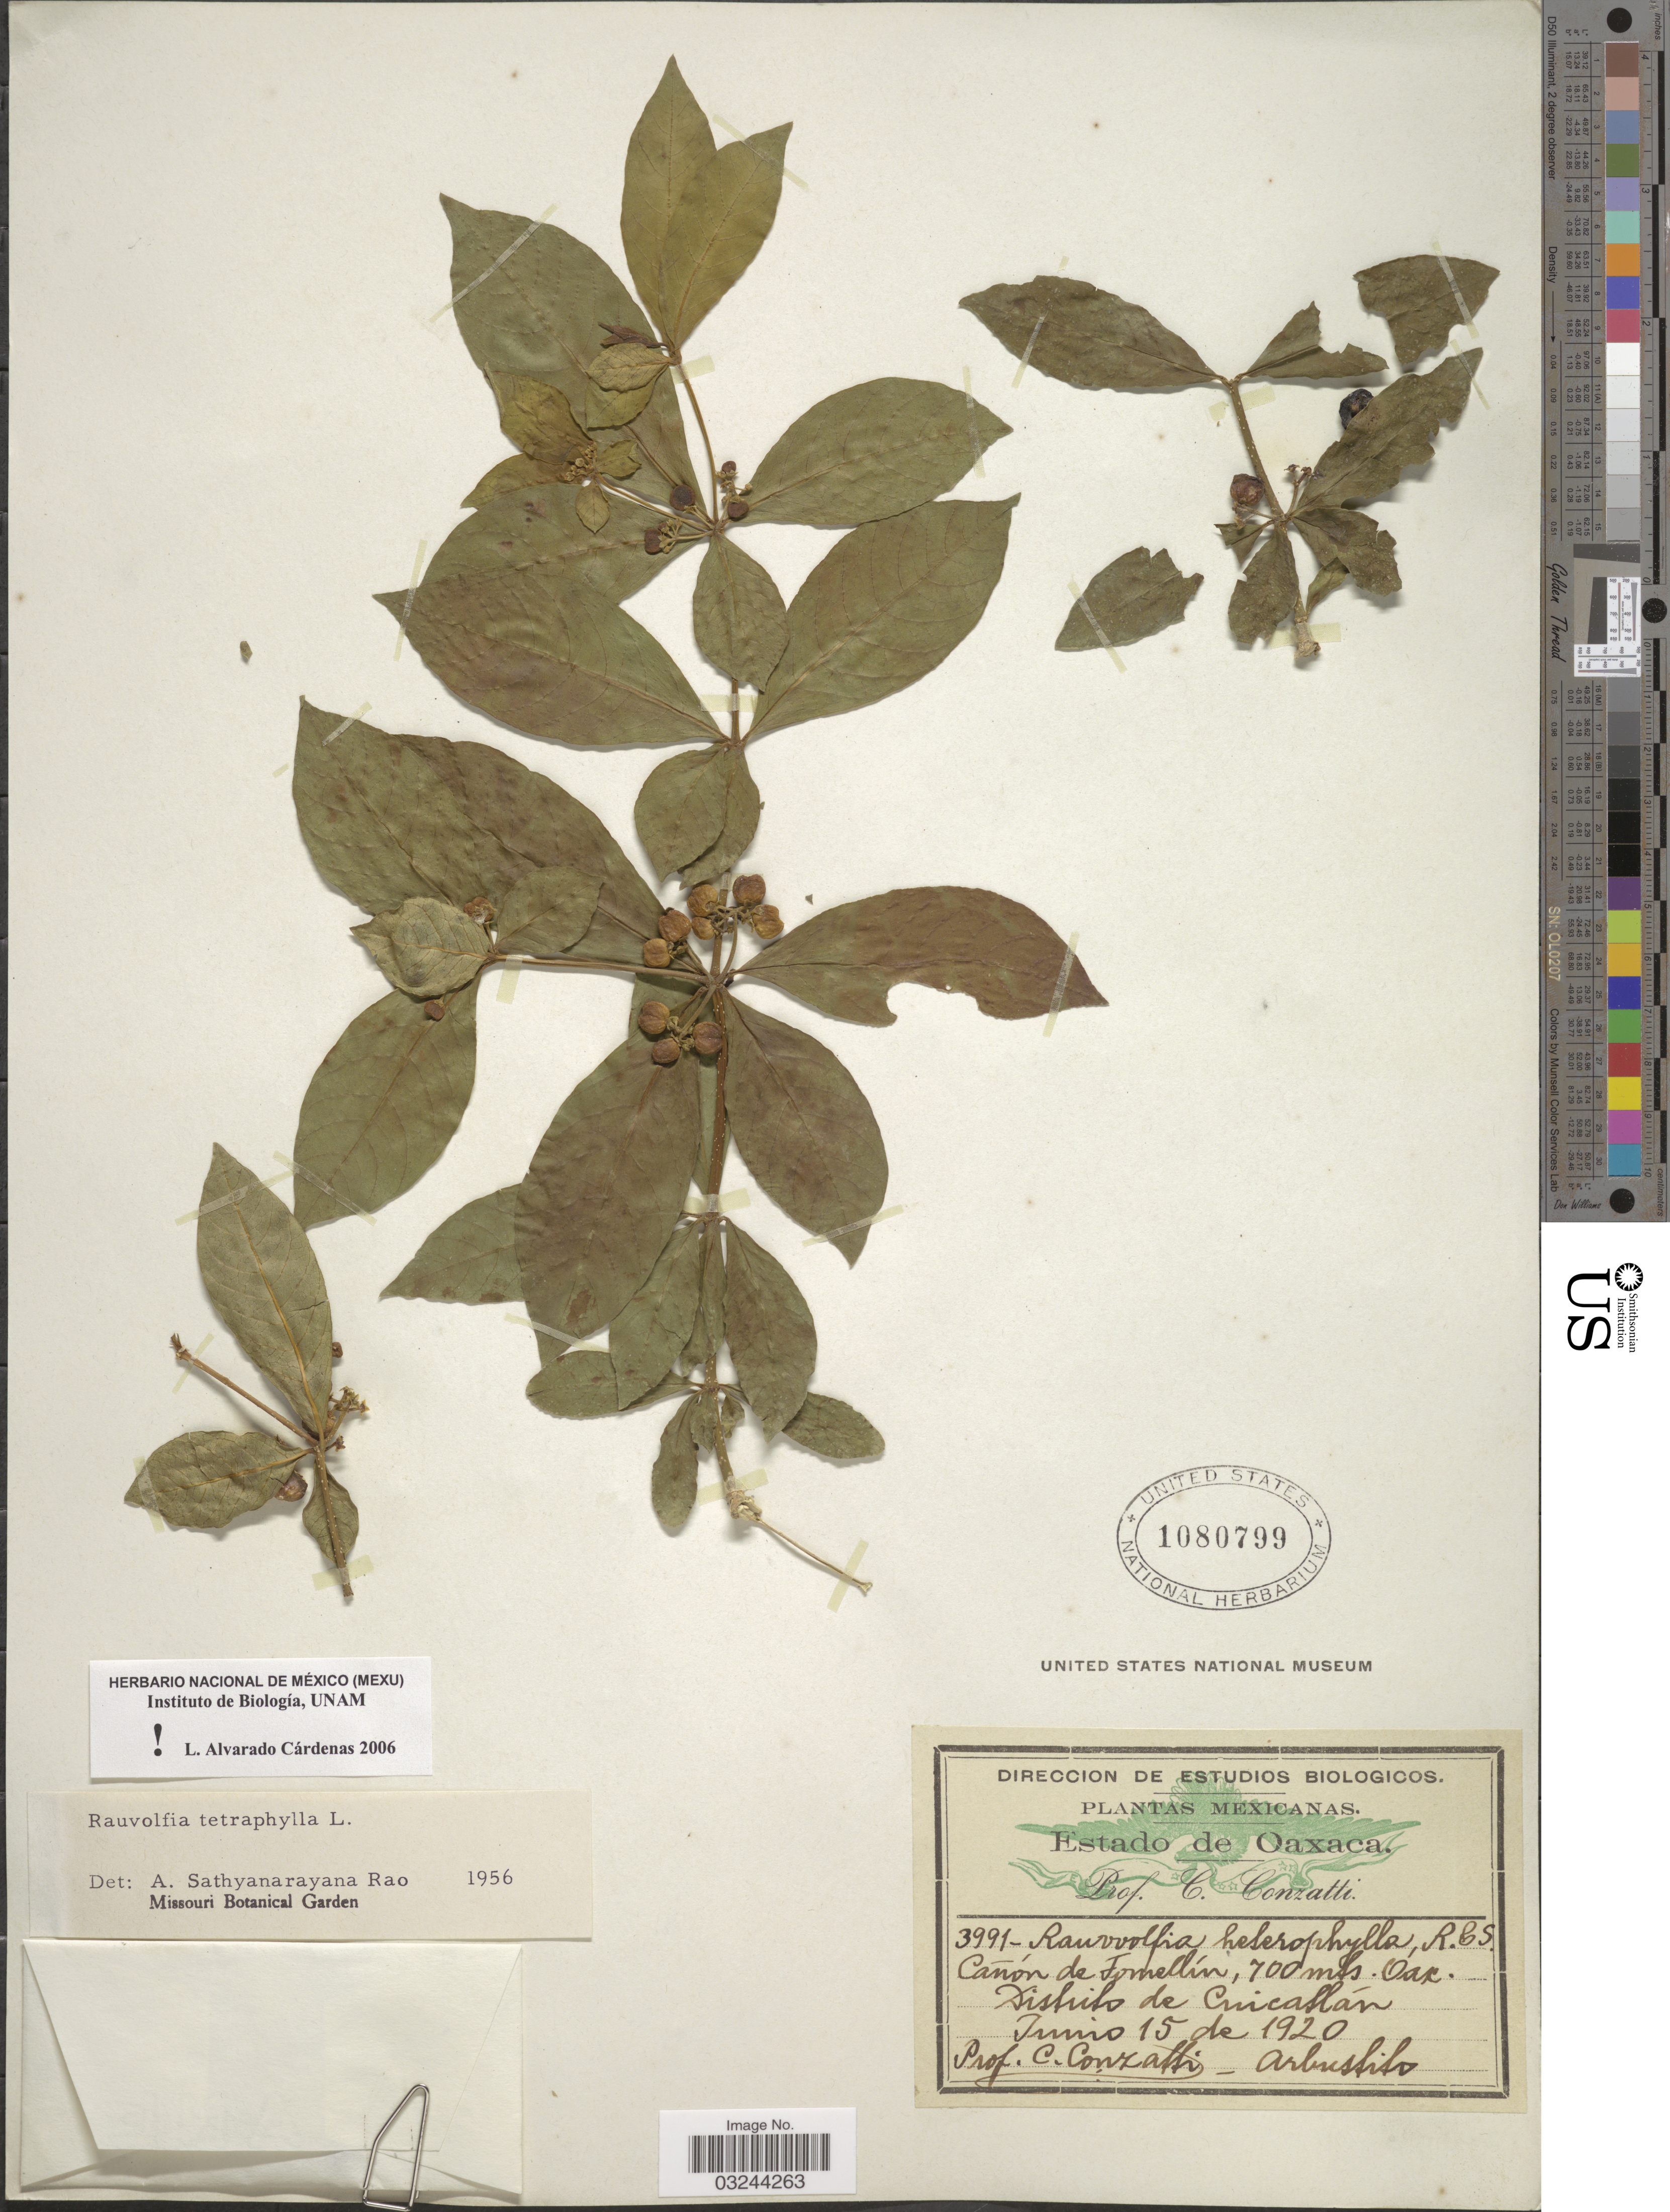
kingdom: Plantae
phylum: Tracheophyta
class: Magnoliopsida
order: Gentianales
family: Apocynaceae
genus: Rauvolfia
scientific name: Rauvolfia tetraphylla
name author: L.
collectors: C. Conzatti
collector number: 3991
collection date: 1920-06-15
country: Mexico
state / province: Oaxaca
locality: Cañón de Fomellín, 700 mts. Oax. Distrito de Cuicatlán.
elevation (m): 700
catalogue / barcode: US 1080799